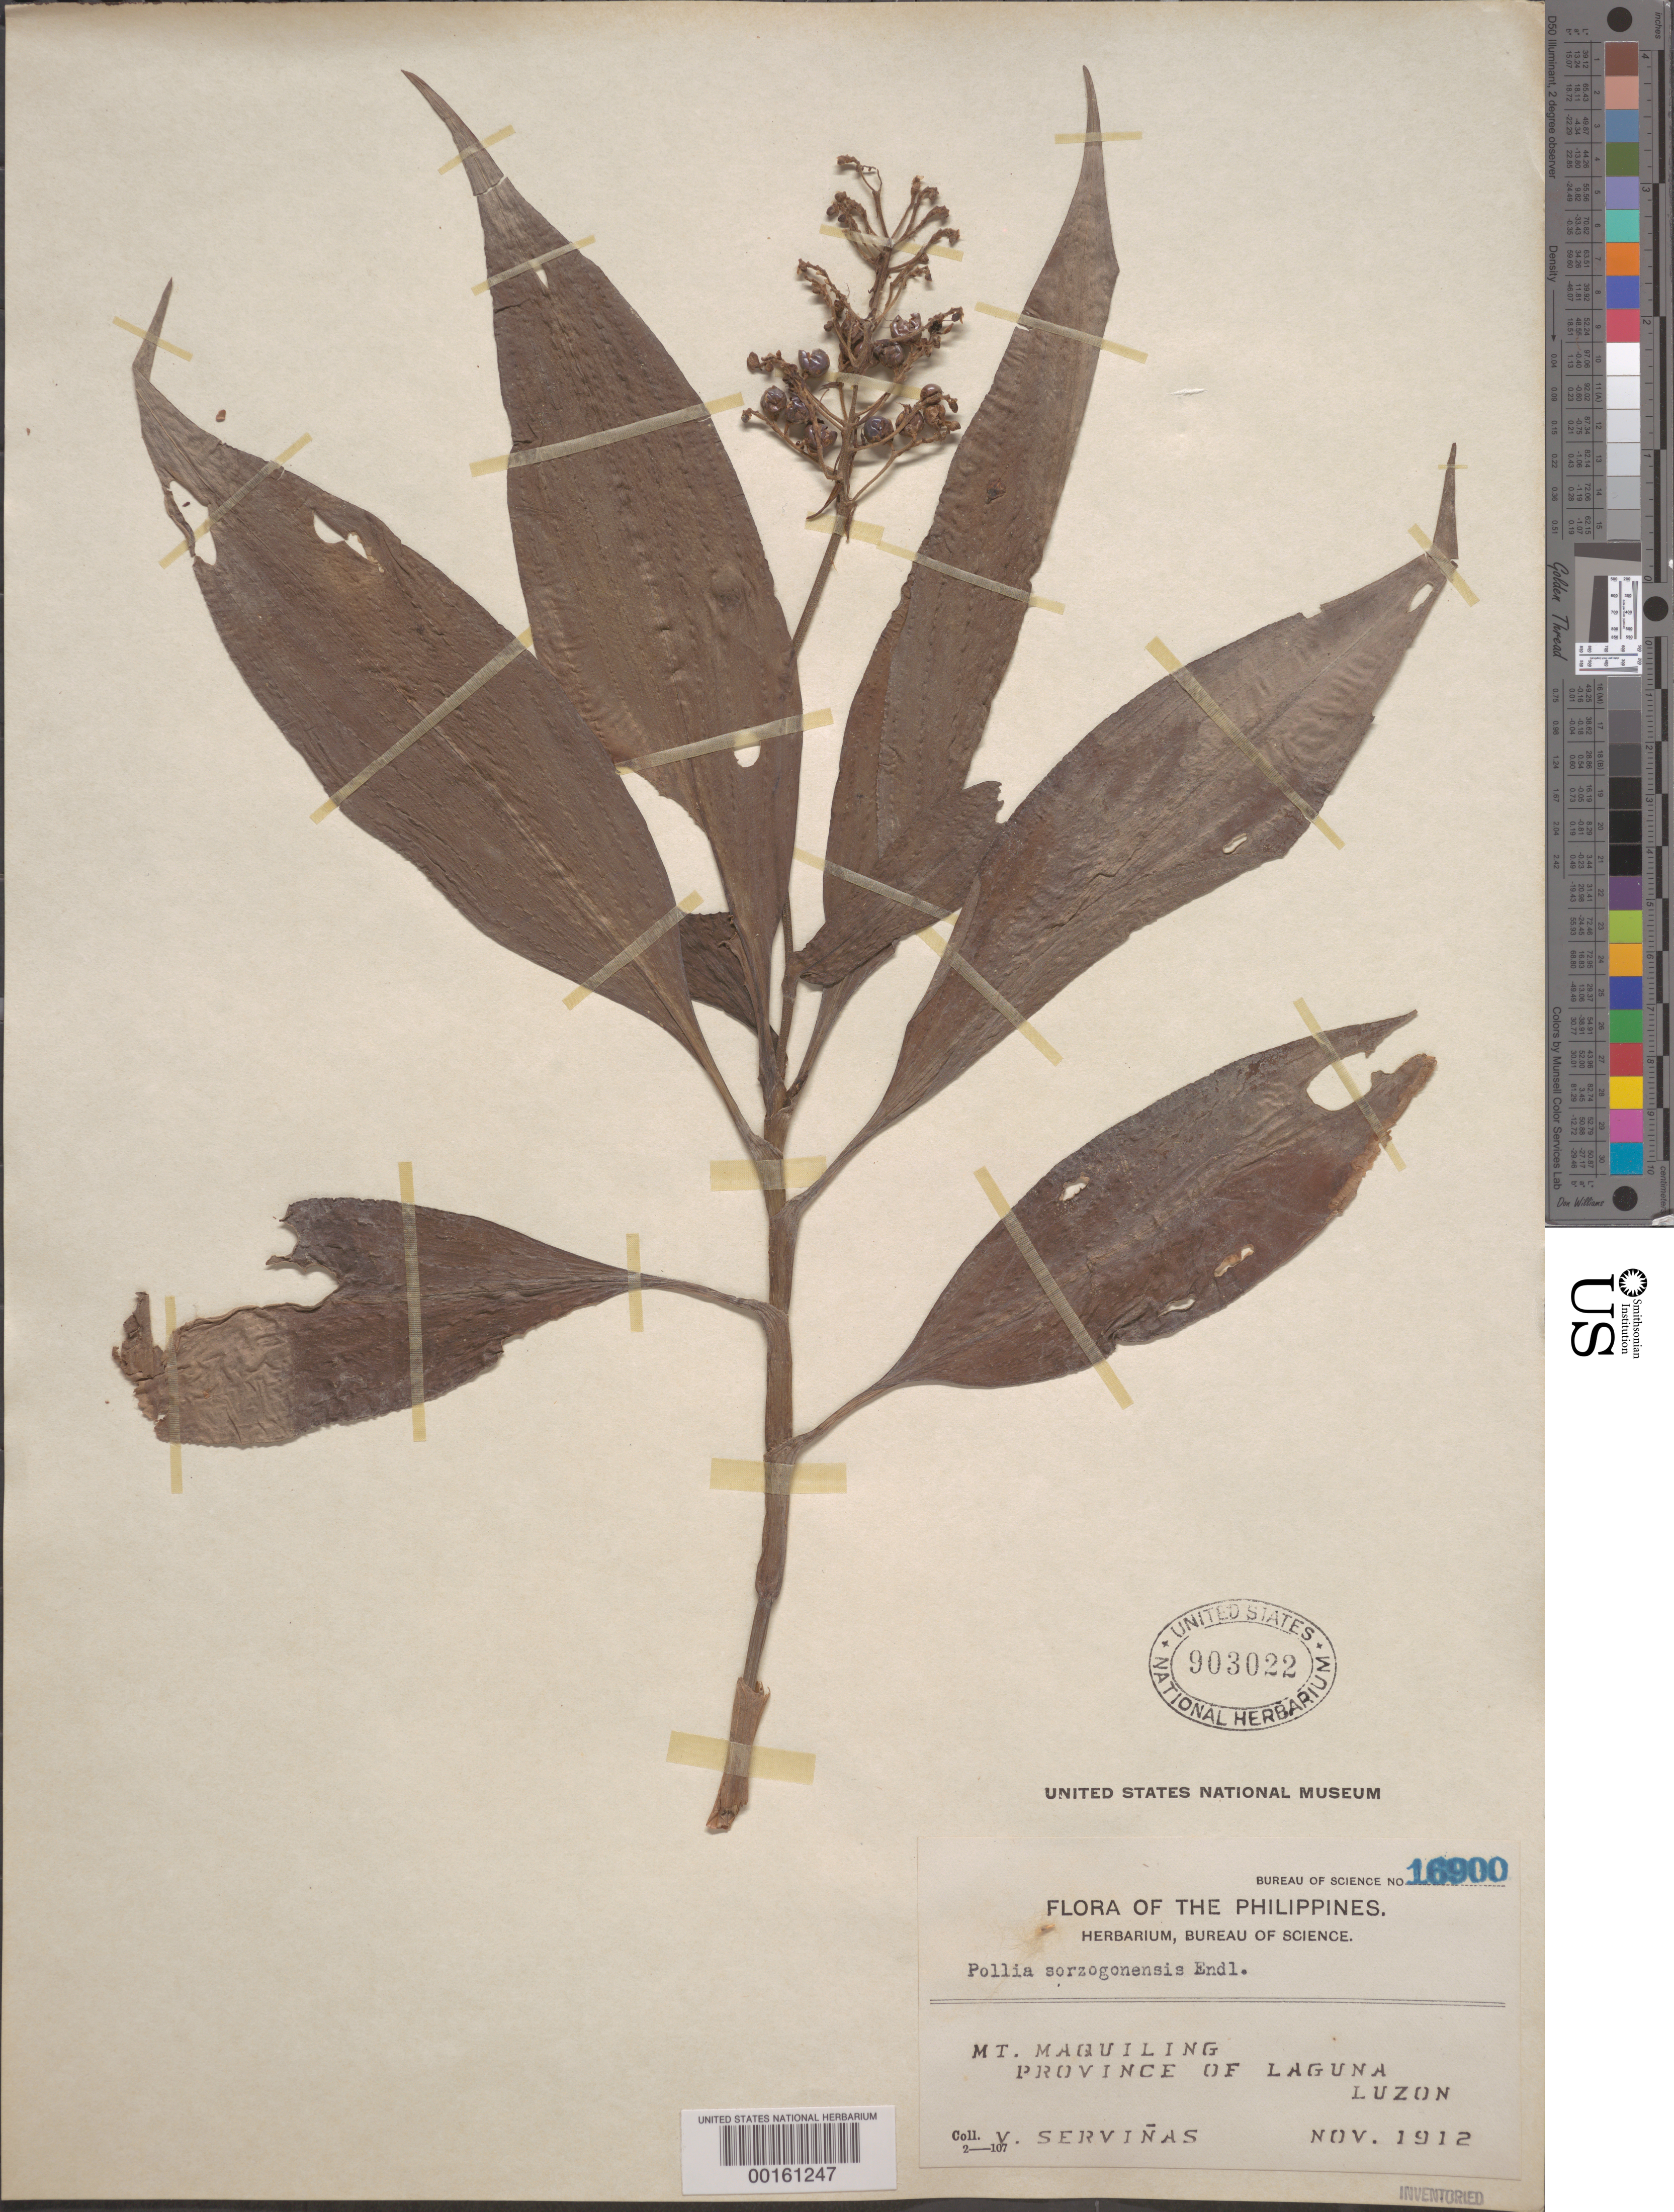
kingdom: Plantae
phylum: Tracheophyta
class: Liliopsida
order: Commelinales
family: Commelinaceae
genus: Pollia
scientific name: Pollia secundiflora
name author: (Blume) Bakh. f.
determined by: Strong, Mark T., (BOT), Smithsonian Institution - National Museum of Natural History (UNITED STATES)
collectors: J. Servinas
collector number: Bur. Sci. 16900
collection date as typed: Nov 1912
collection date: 1912-11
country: Philippines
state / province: Calabarzon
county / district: Laguna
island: Luzon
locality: Mt. batulao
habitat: By the river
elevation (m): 8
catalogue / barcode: US 903022